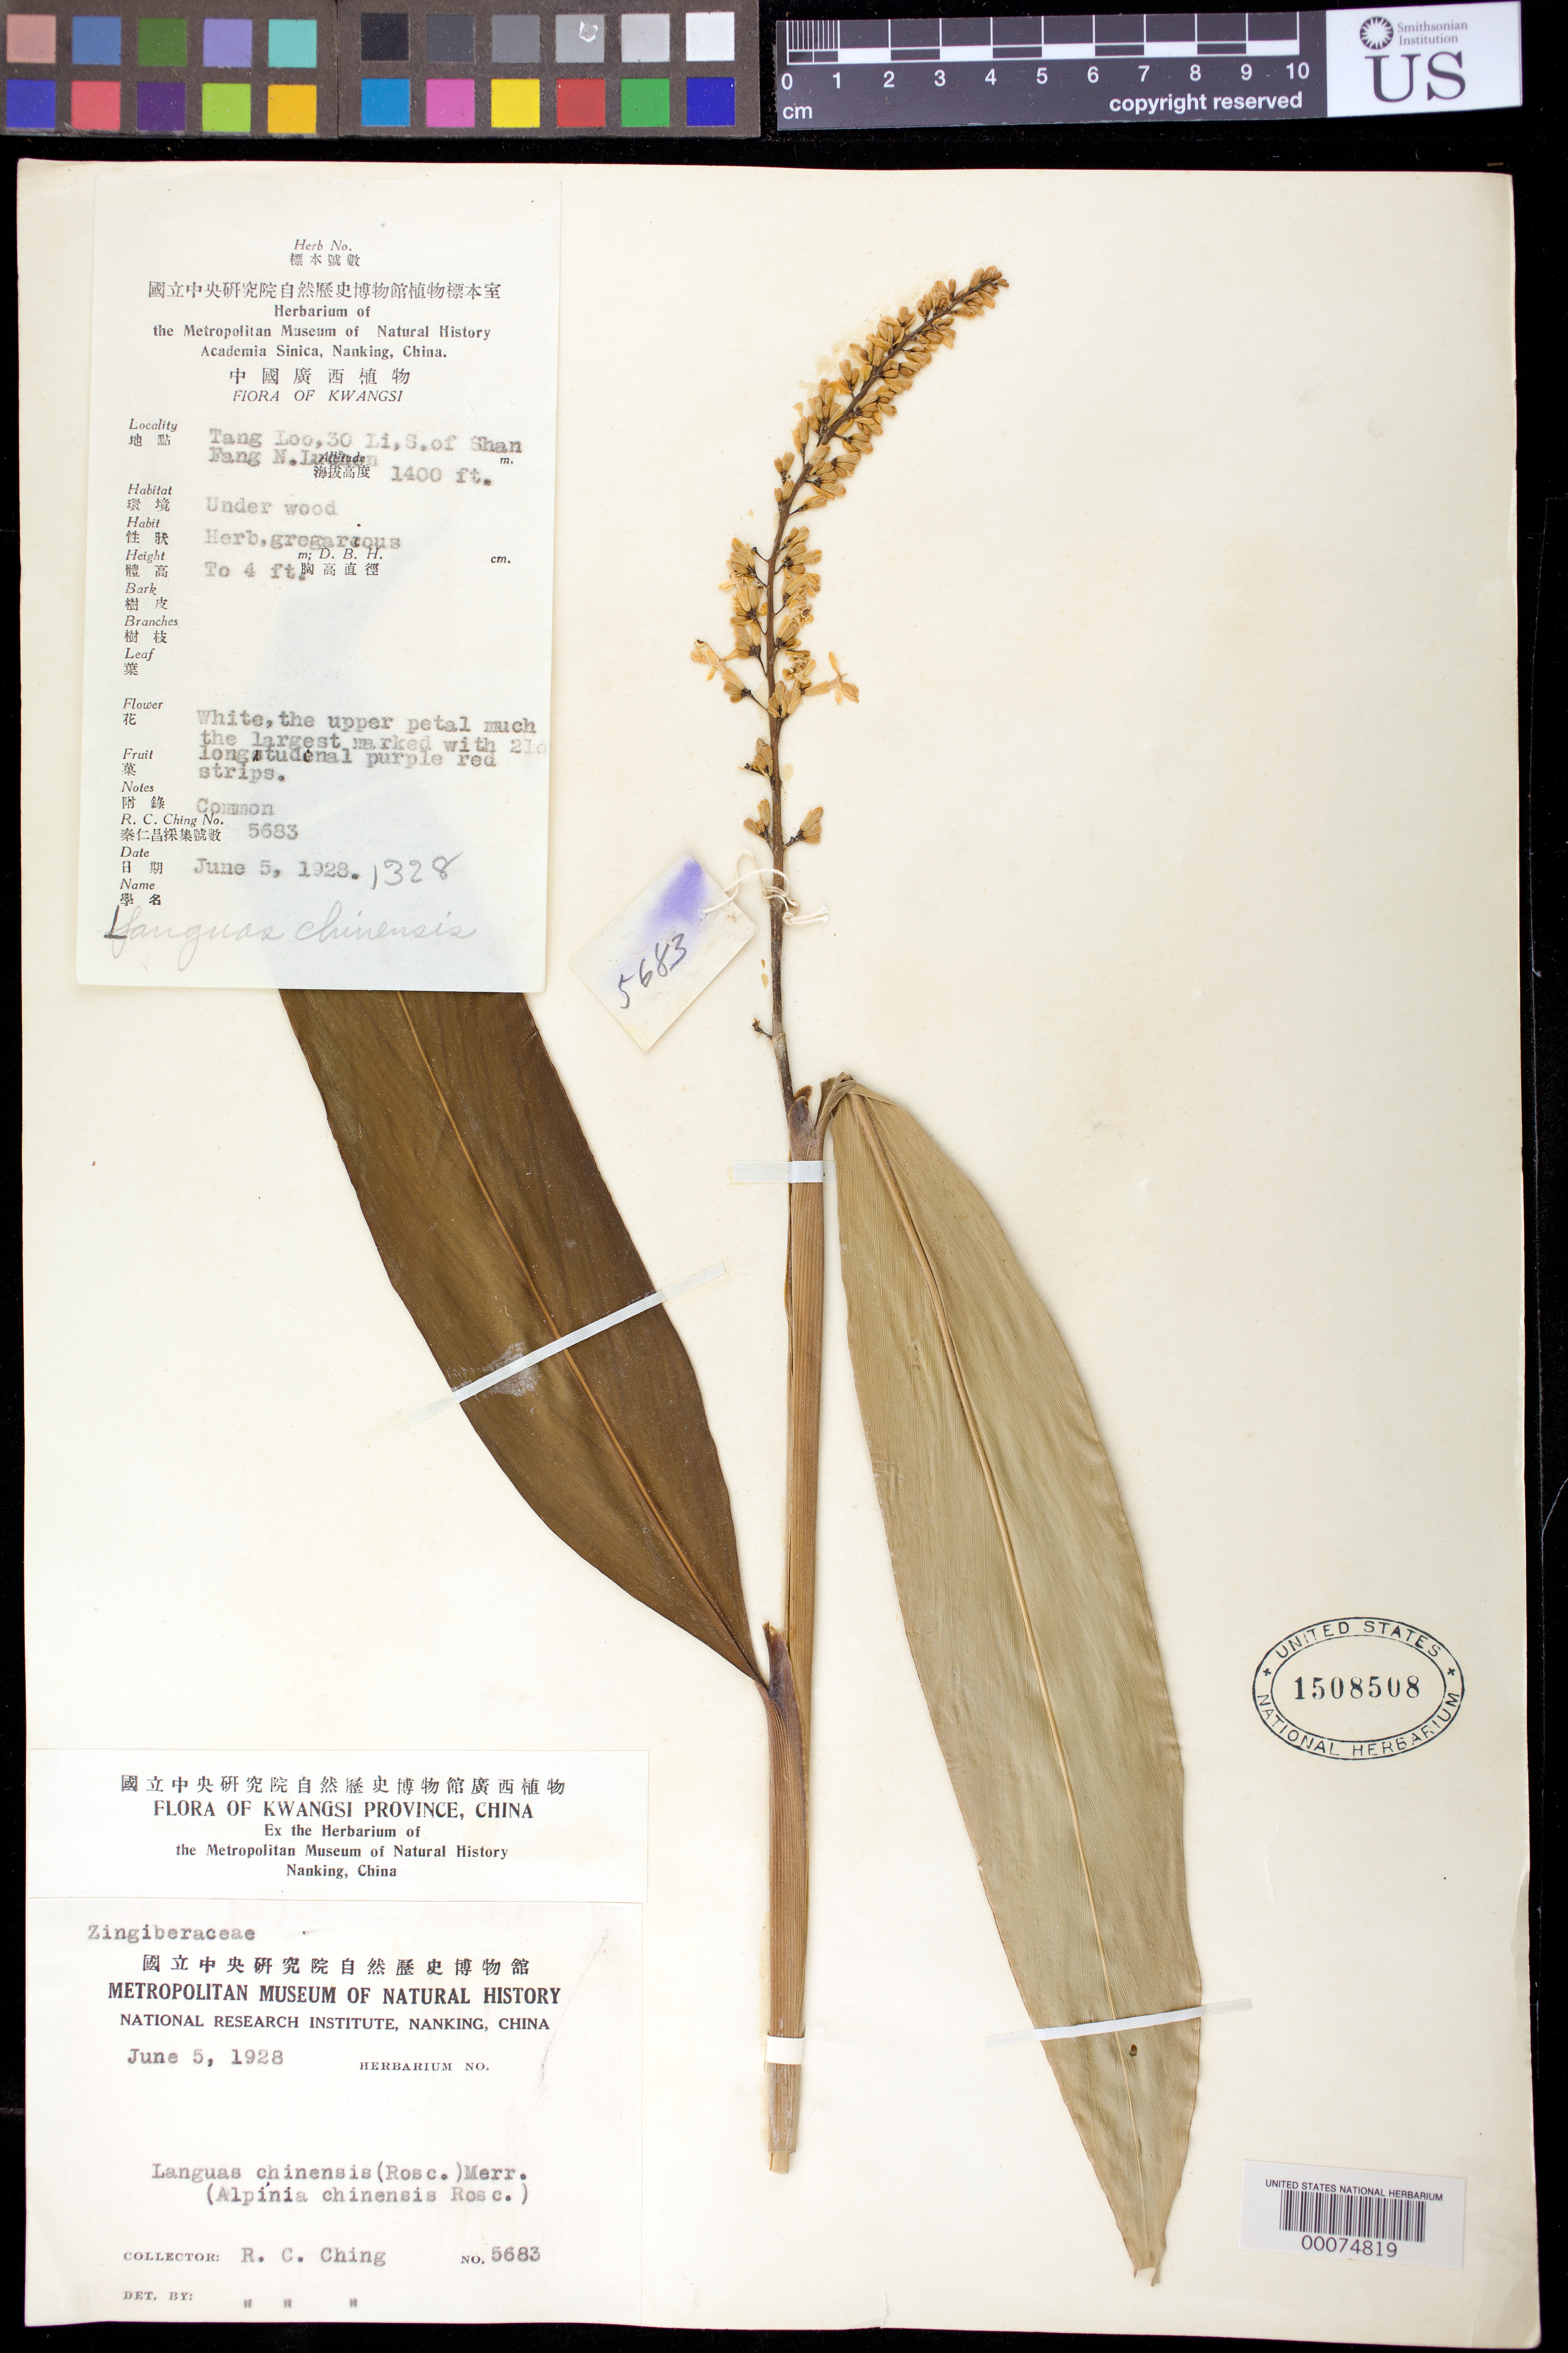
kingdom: Plantae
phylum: Tracheophyta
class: Liliopsida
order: Zingiberales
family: Zingiberaceae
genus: Alpinia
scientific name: Alpinia chinensis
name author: (Retz.) Roscoe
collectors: R. C. Ching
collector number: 5683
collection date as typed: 05 Jun 1928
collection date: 1928-06-05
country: China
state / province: Guangxi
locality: Tang loo, 30 li, s. of shan fang n. luchen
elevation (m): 427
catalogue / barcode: US 1508508